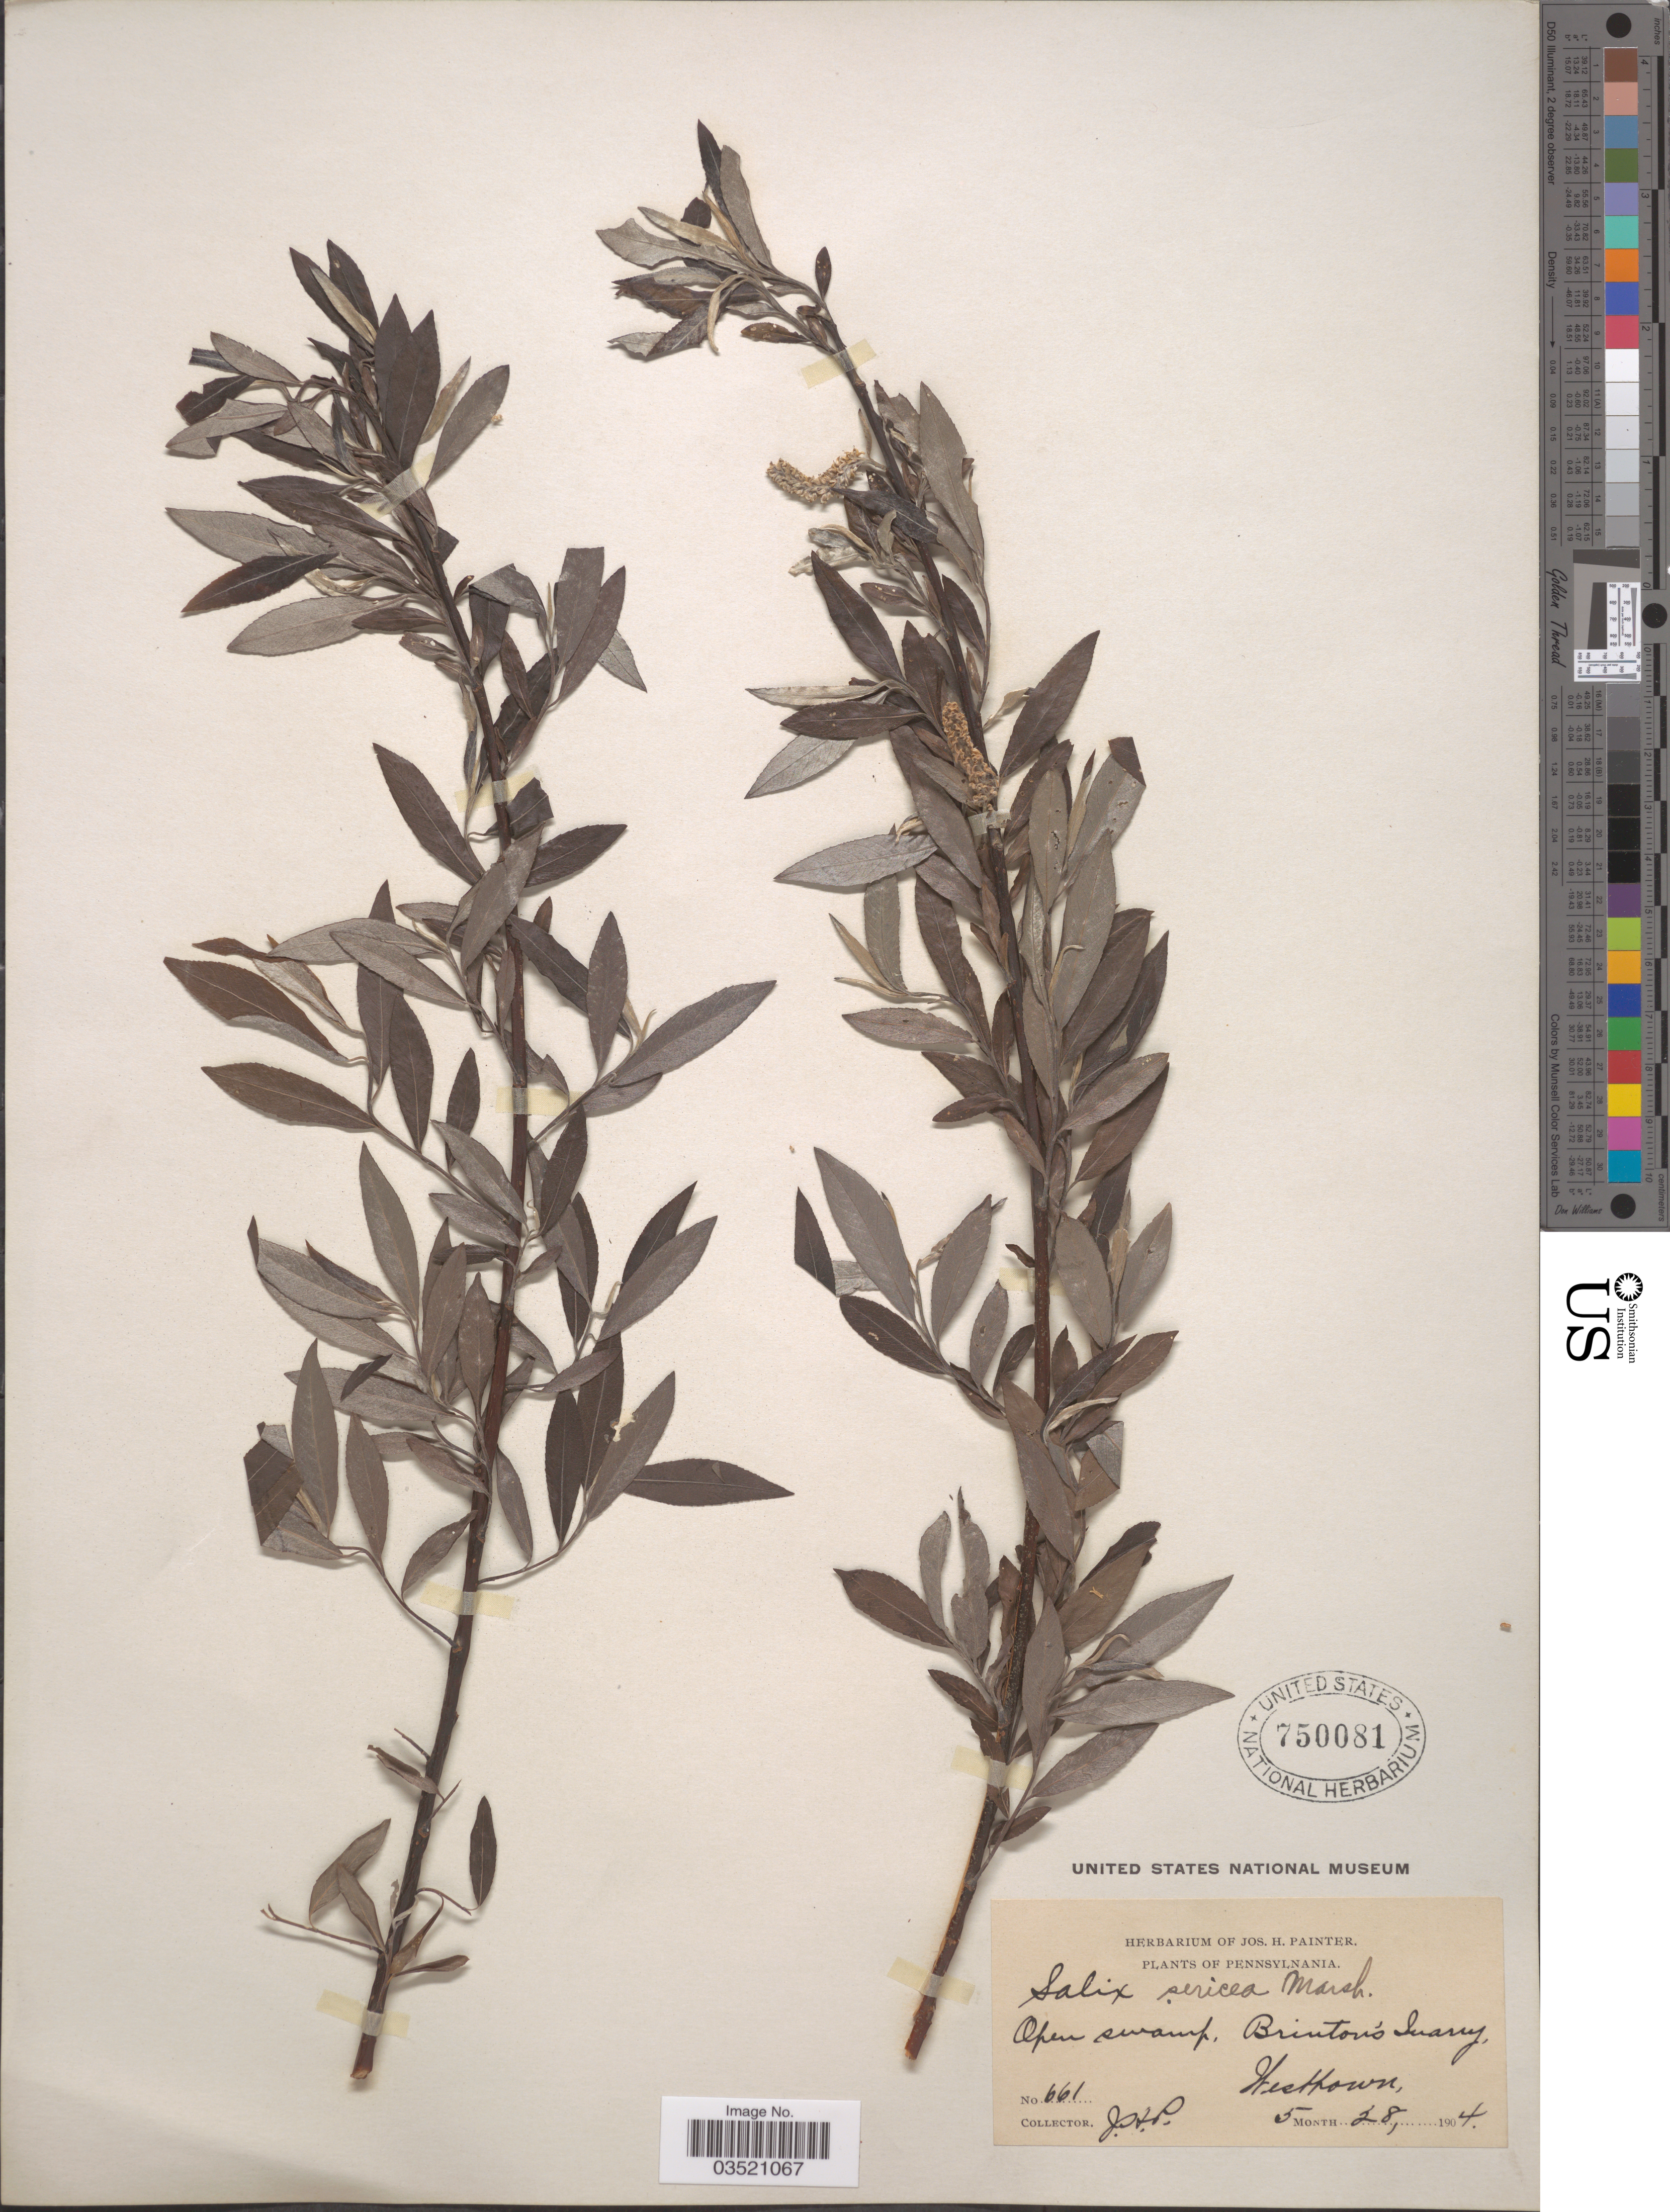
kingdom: Plantae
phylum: Tracheophyta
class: Magnoliopsida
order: Malpighiales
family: Salicaceae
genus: Salix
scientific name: Salix sericea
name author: Marshall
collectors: J. H. Painter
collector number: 661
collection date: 1904-05-28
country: United States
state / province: Pennsylvania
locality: Brinton's Quarry, Westtown.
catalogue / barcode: US 750081